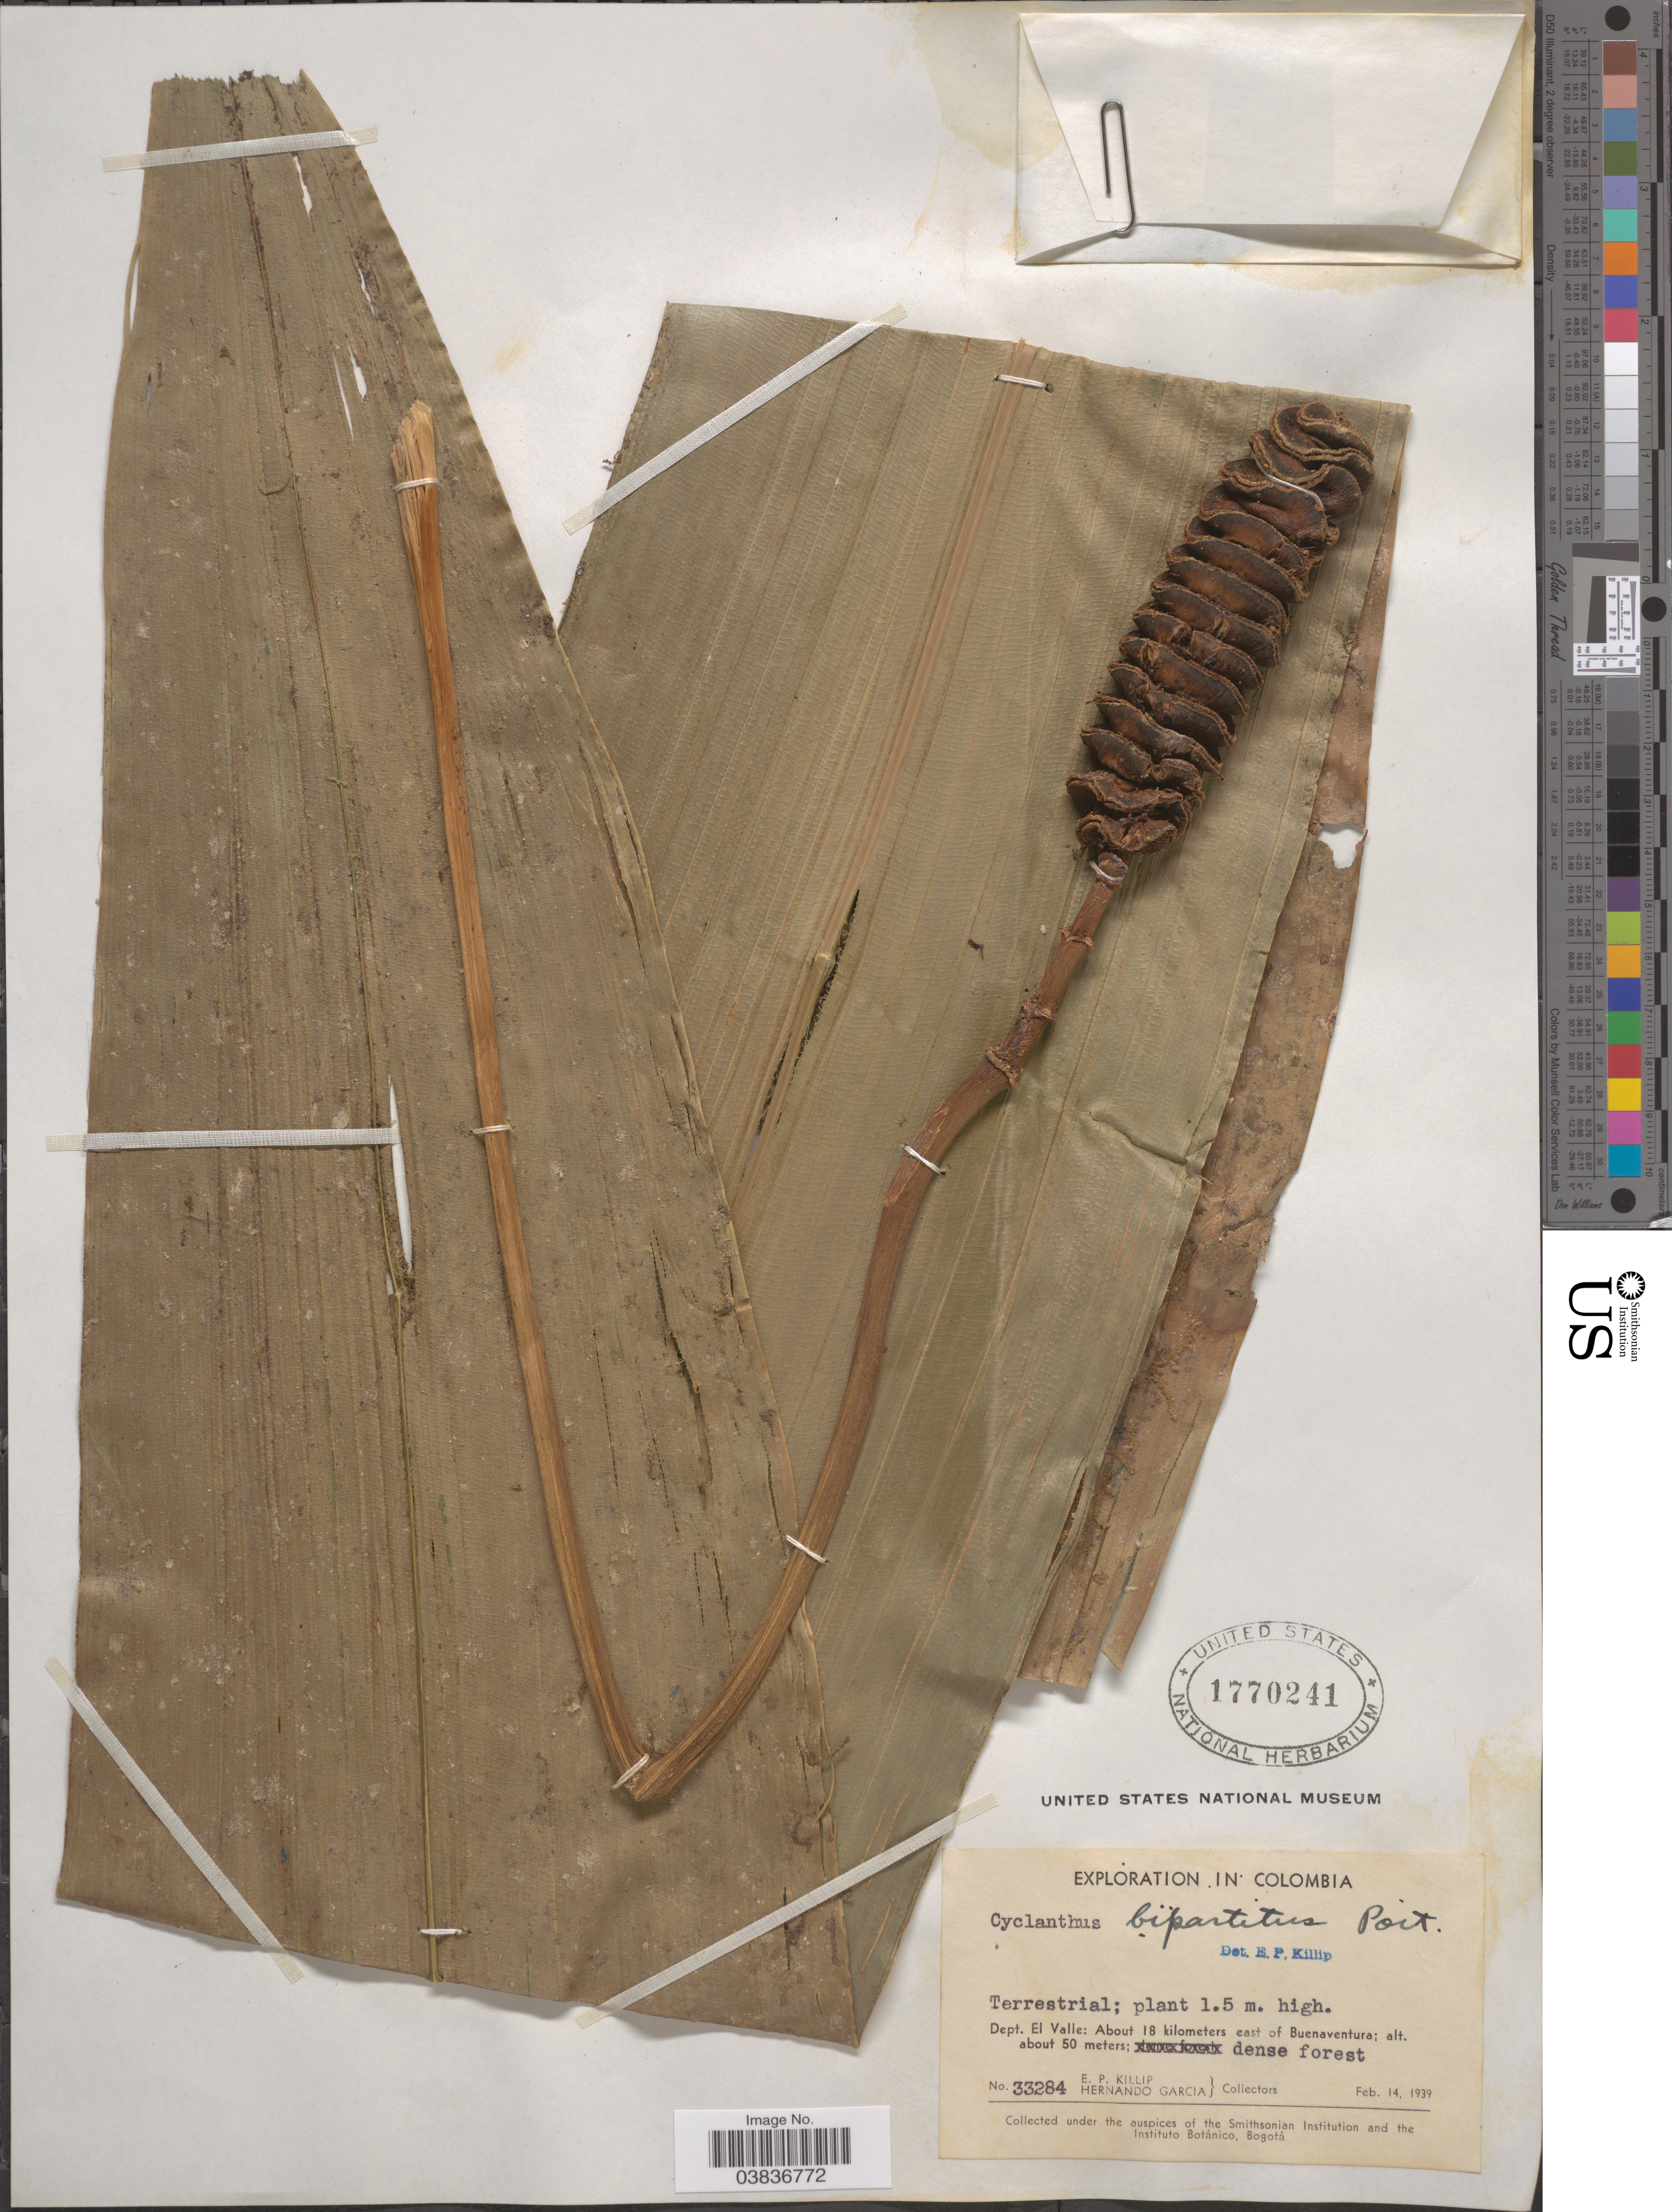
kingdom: Plantae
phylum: Tracheophyta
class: Liliopsida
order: Pandanales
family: Cyclanthaceae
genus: Cyclanthus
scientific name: Cyclanthus bipartitus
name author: Poit. ex A. Rich.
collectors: E. P. Killip & H. Garcia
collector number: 33284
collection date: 1939-02-14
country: Colombia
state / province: Valle del Cauca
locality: Dept. El Valle: About 18 kilometers east of Buenaventura.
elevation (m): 50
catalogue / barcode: US 1770241